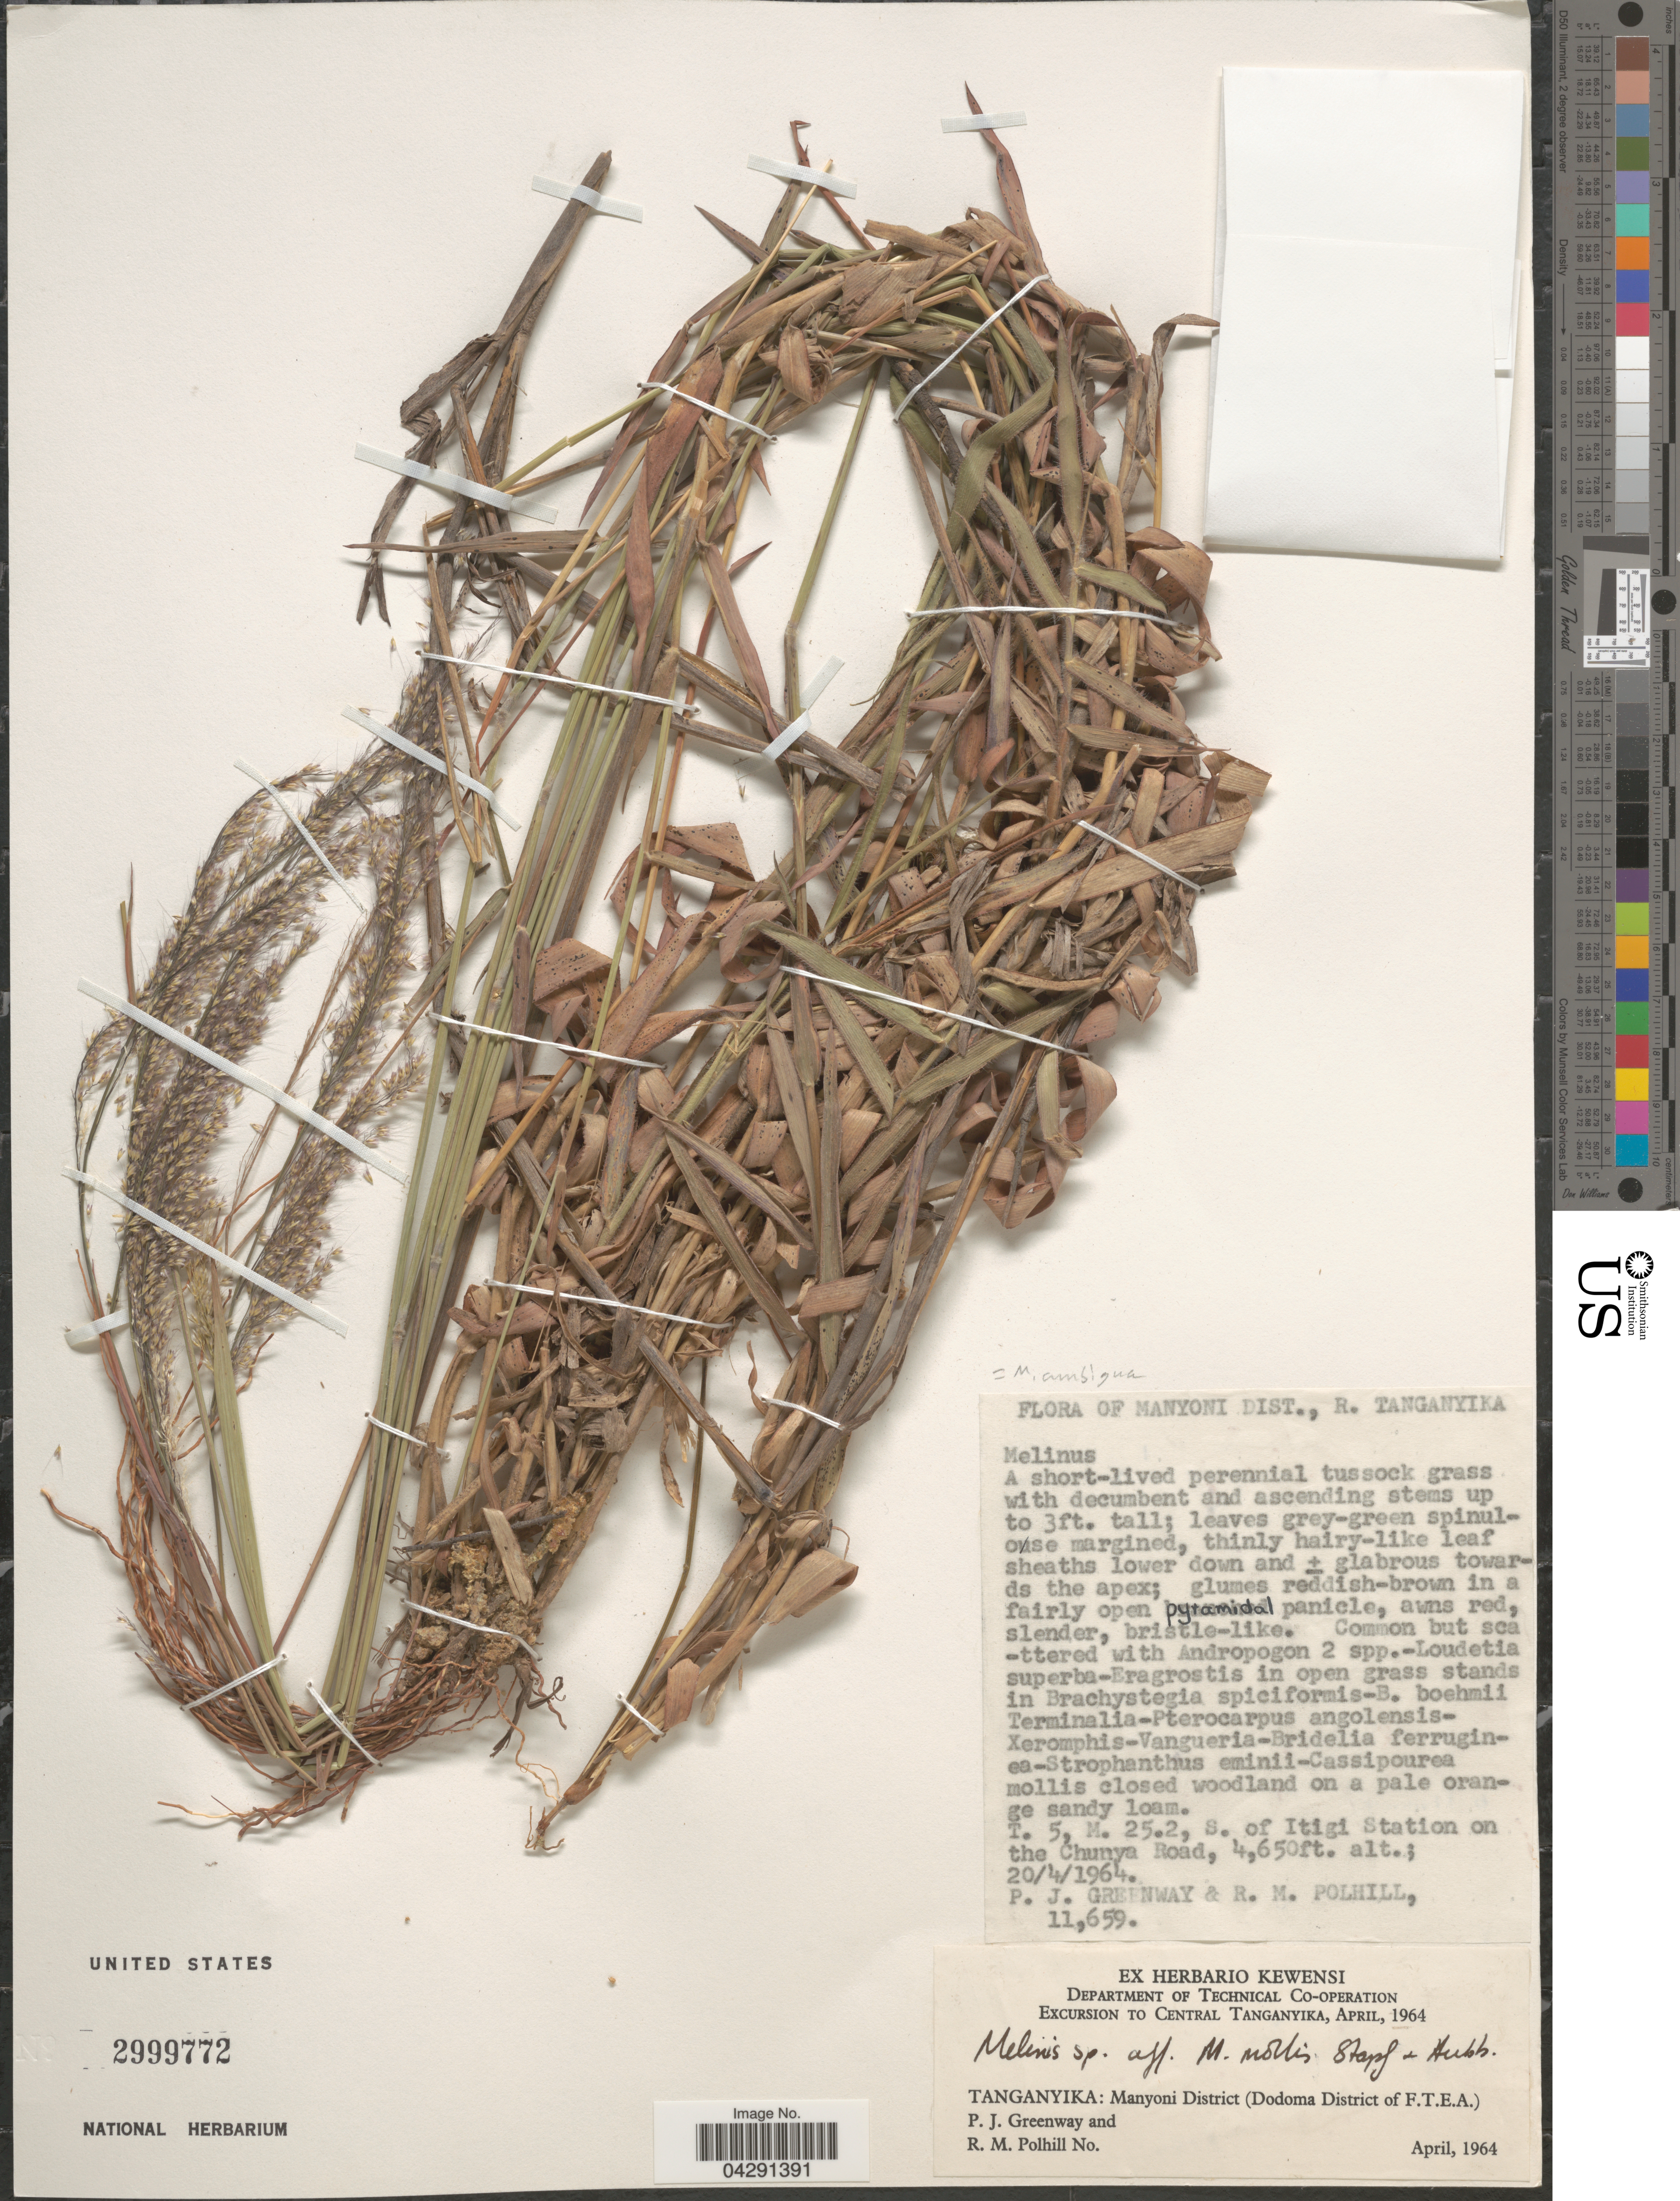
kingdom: Plantae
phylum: Tracheophyta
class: Liliopsida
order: Poales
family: Poaceae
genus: Melinis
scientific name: Melinis ambigua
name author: Hack.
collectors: P. J. Greenway & R. M. Polhill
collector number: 11,659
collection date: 1964-04-20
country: Tanzania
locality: Manyoni Dist., R. Tanganyika. T. 5, M. 25.2, S. of Itigi Station on the Chunya Road. Excursion to Central Tanganyika, April, 1964. Tanganyika: Manyoni District (Dodoma District of F.T.E.A.).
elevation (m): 1417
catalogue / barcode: US 2999772